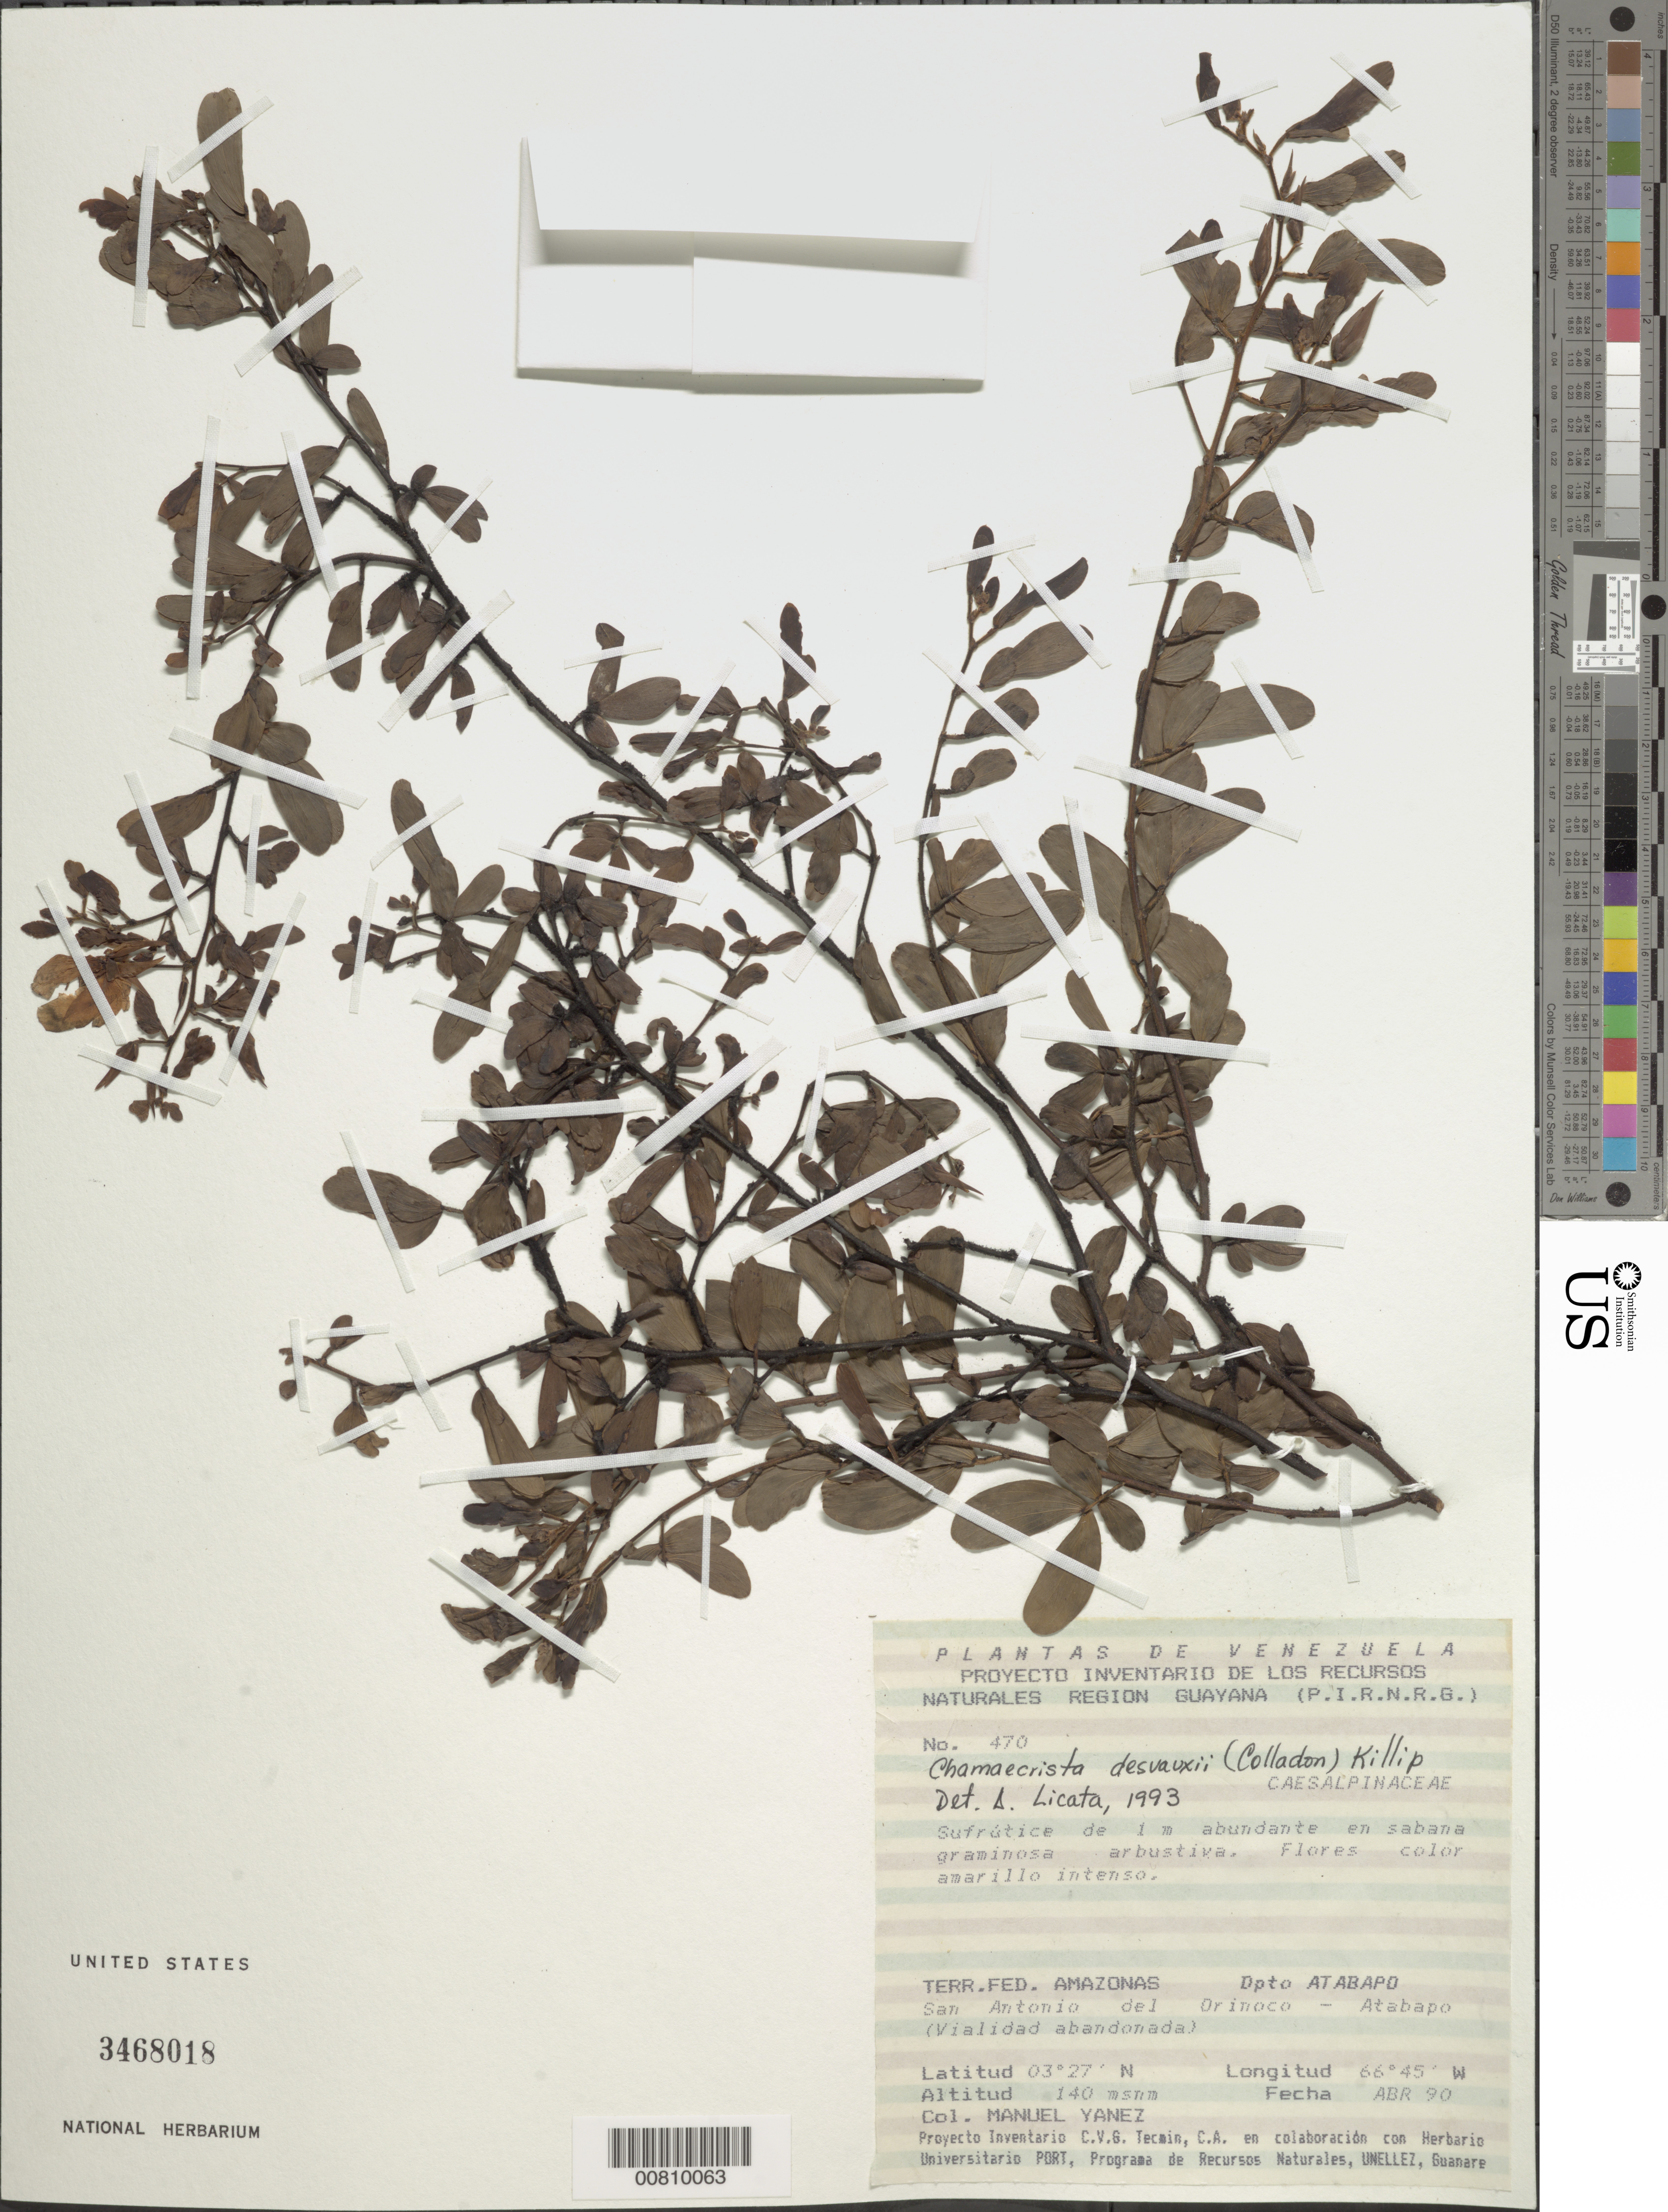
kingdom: Plantae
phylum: Tracheophyta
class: Magnoliopsida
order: Fabales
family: Fabaceae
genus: Chamaecrista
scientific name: Chamaecrista desvauxii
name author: (Collad.) Killip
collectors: M. Yanez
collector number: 470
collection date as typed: Feb 1990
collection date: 1990-02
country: Venezuela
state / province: Amazonas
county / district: Atabapo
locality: San Antonio del Orinoco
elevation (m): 140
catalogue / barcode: US 3468018